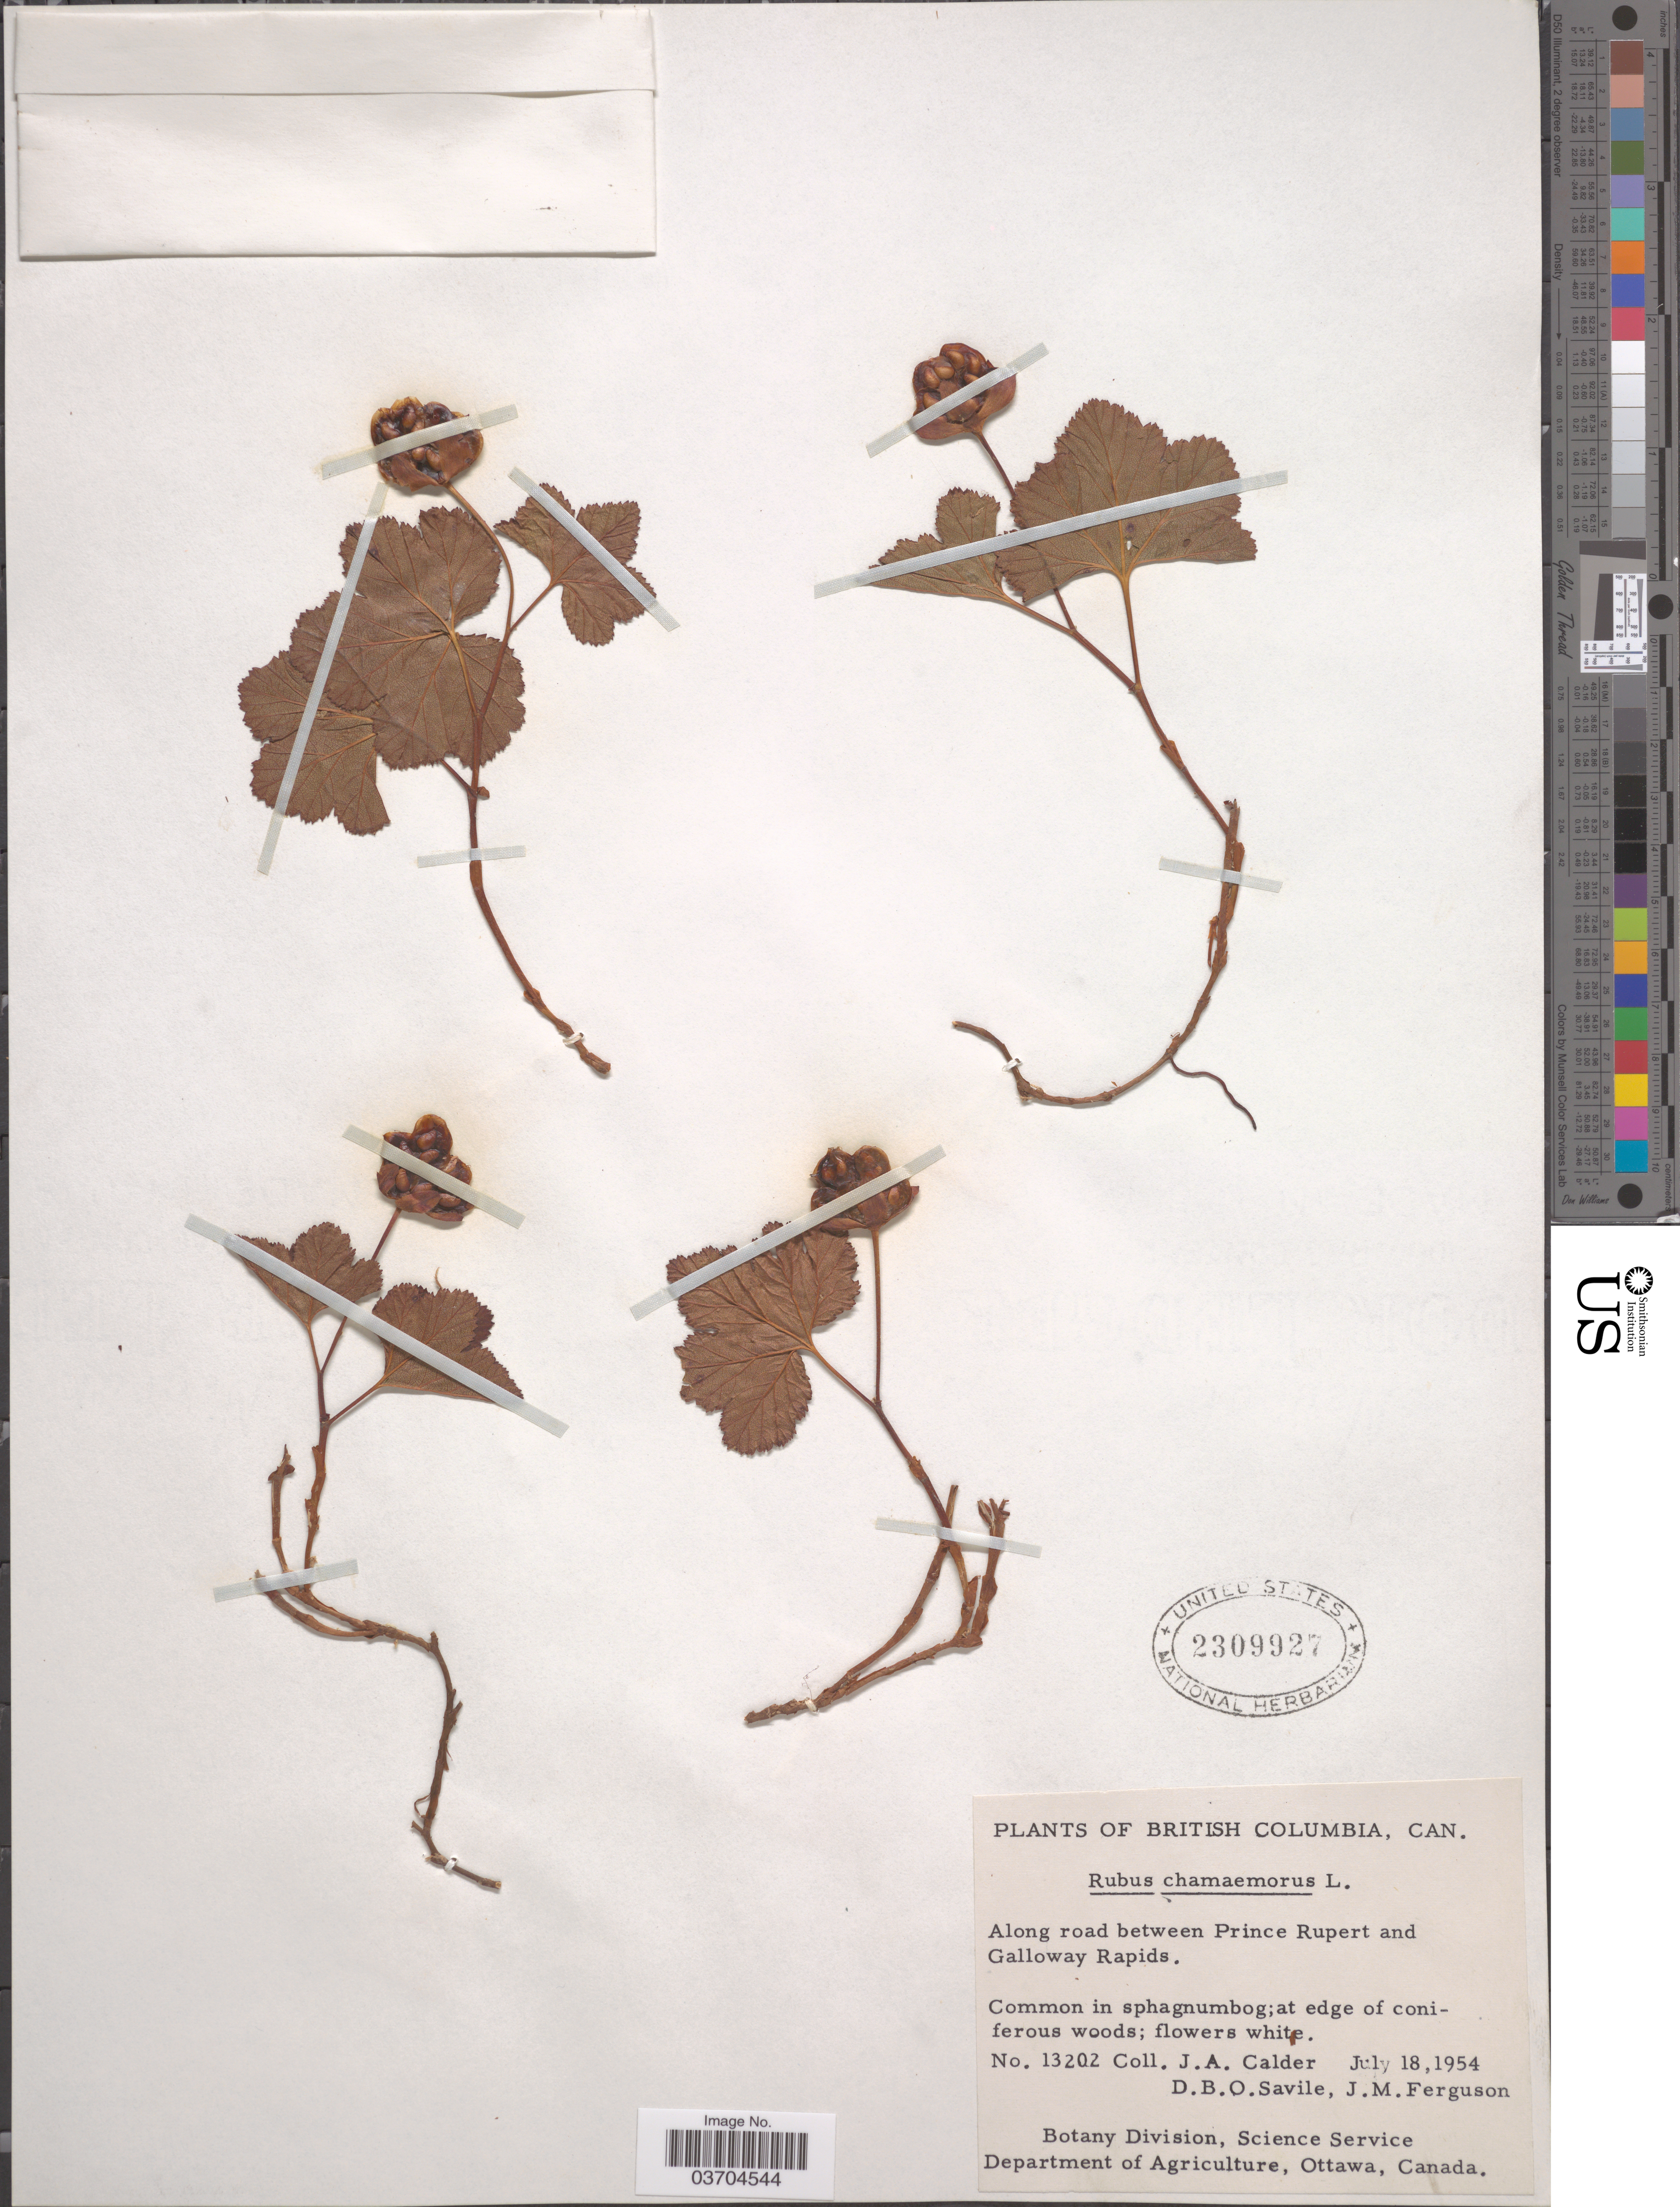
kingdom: Plantae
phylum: Tracheophyta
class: Magnoliopsida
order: Rosales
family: Rosaceae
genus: Rubus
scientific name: Rubus chamaemorus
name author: L.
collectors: J. A. Calder, D. Savile & J. M. Ferguson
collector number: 13202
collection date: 1954-07-18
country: Canada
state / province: British Columbia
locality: Along road between Prince Rupert and Galloway Rapids.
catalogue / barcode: US 2309927